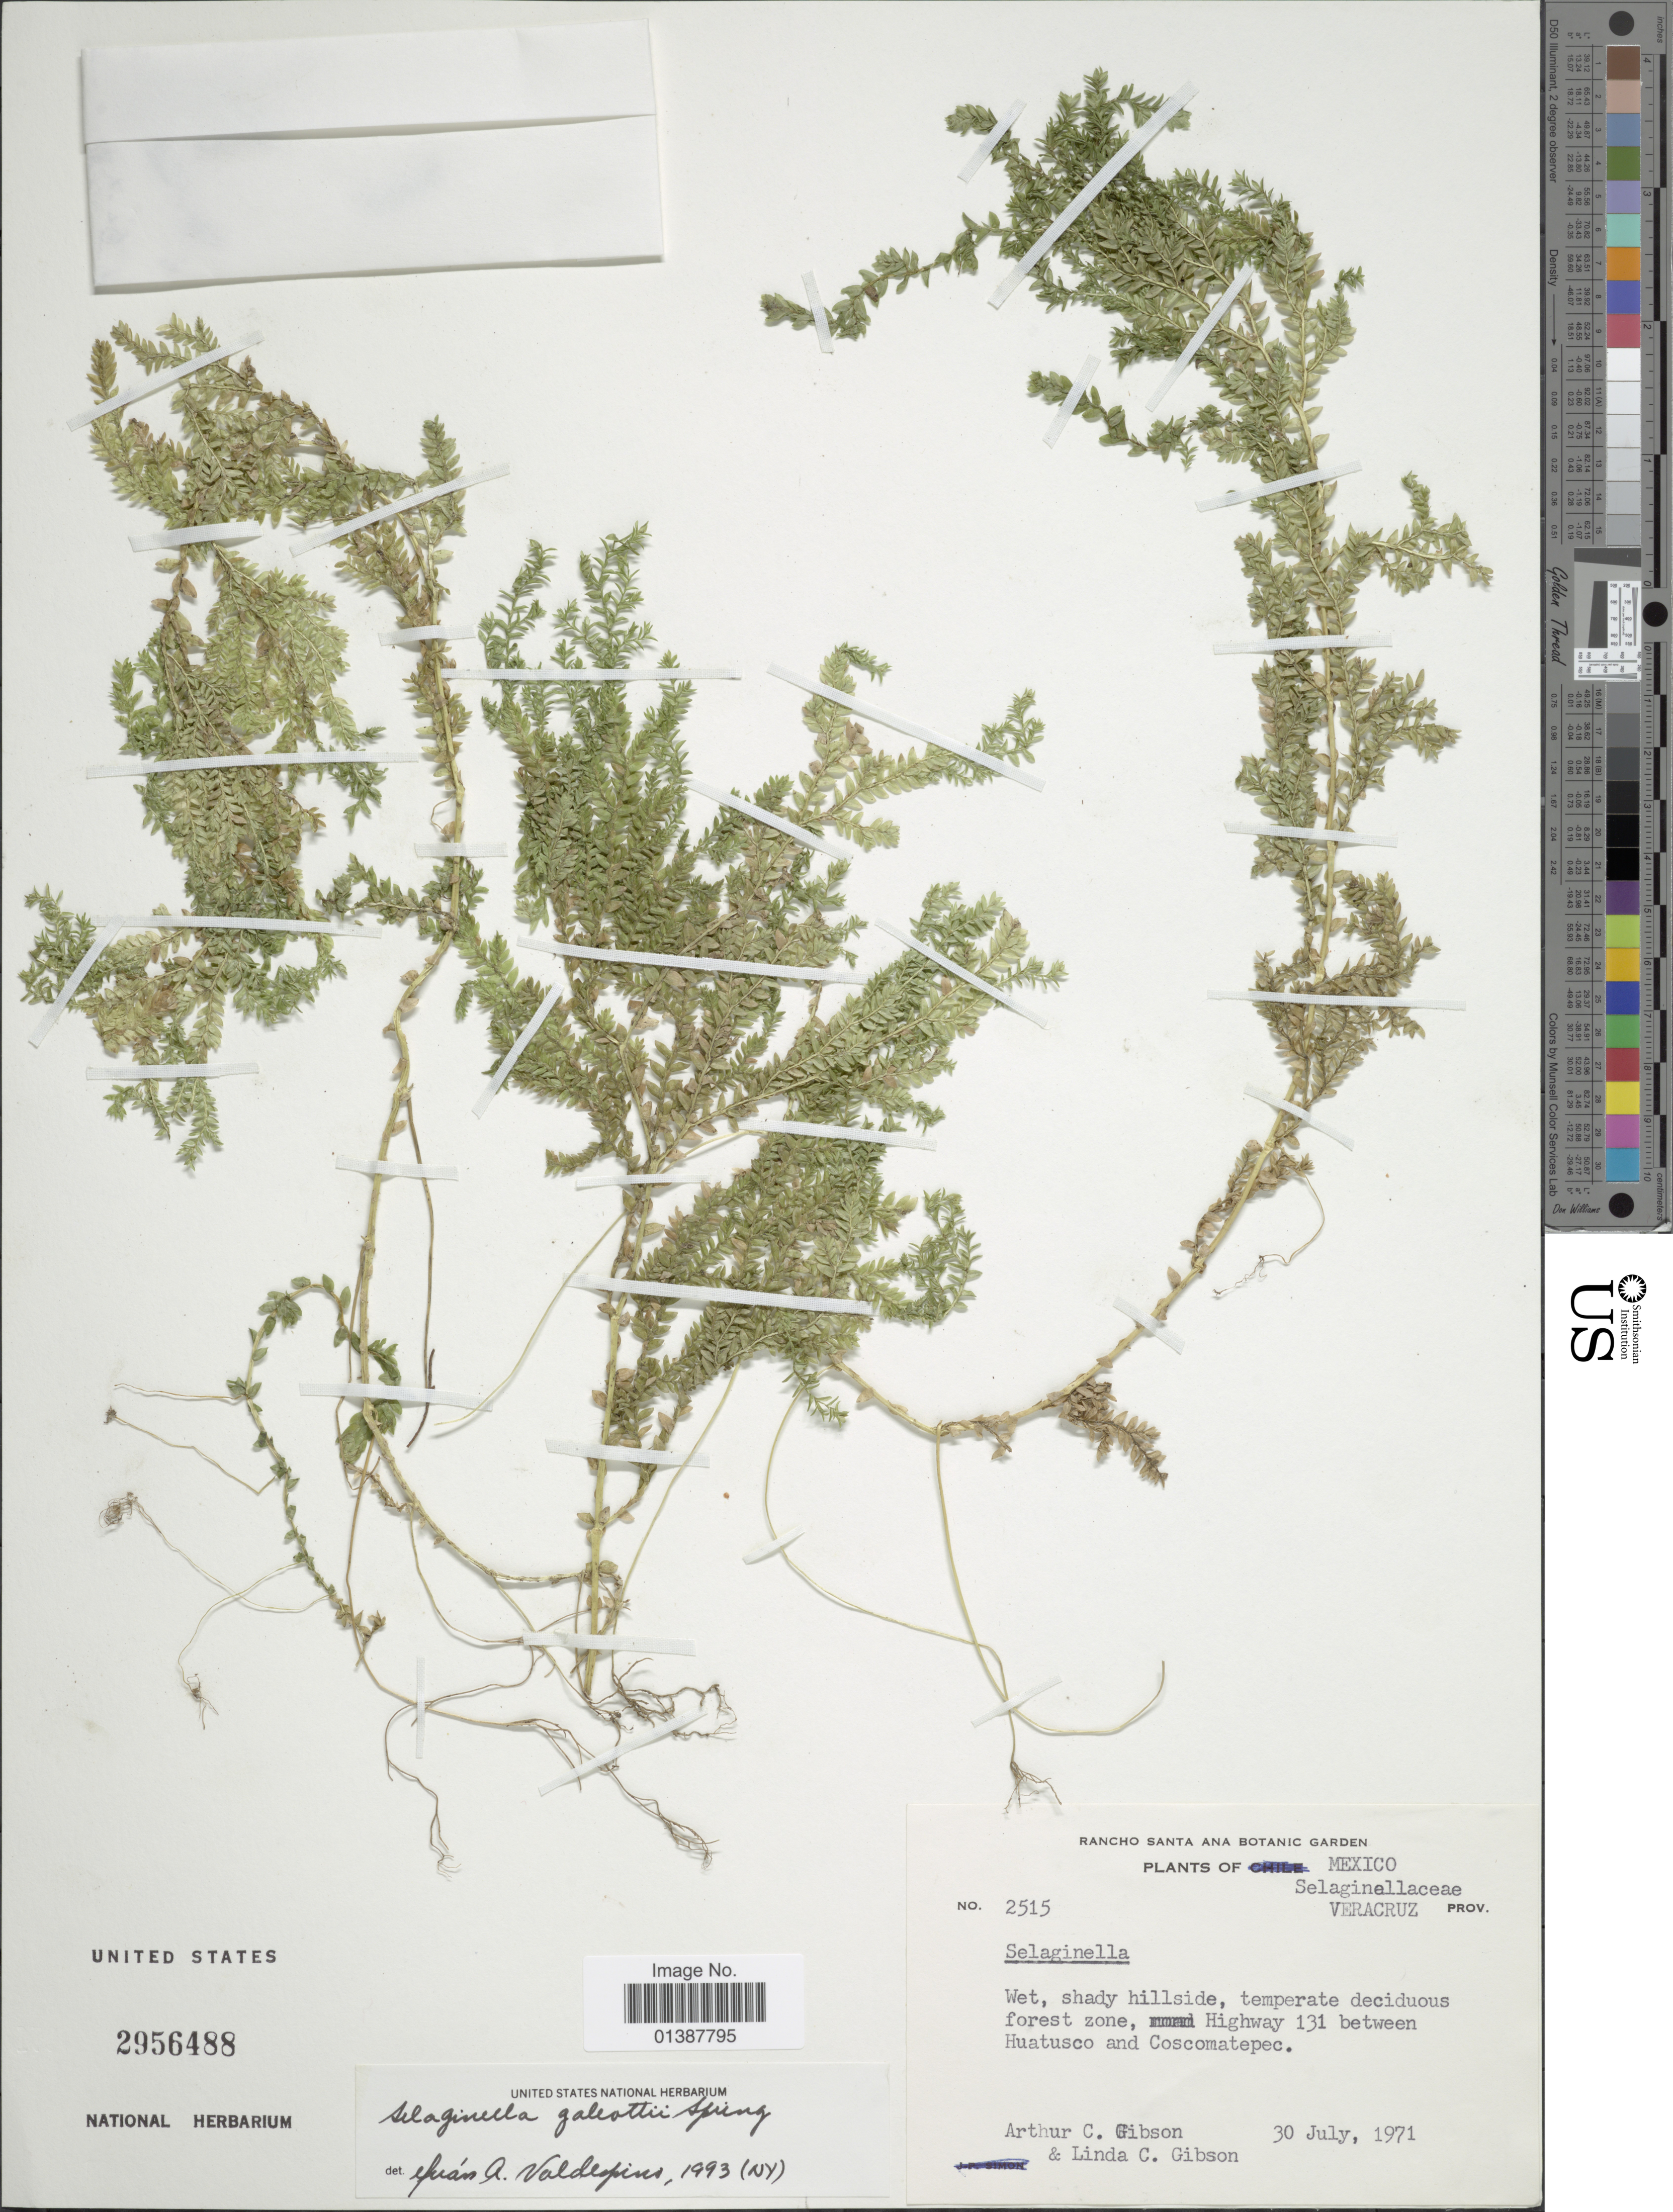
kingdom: Plantae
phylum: Tracheophyta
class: Lycopodiopsida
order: Selaginellales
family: Selaginellaceae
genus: Selaginella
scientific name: Selaginella galeottii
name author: Spring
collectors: A. Gibson & L. Gibson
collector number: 2515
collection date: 1971-07-30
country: Mexico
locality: Veracruz Prov. Highway 131 between Huatusco and Coscomatepec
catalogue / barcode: US 2956488